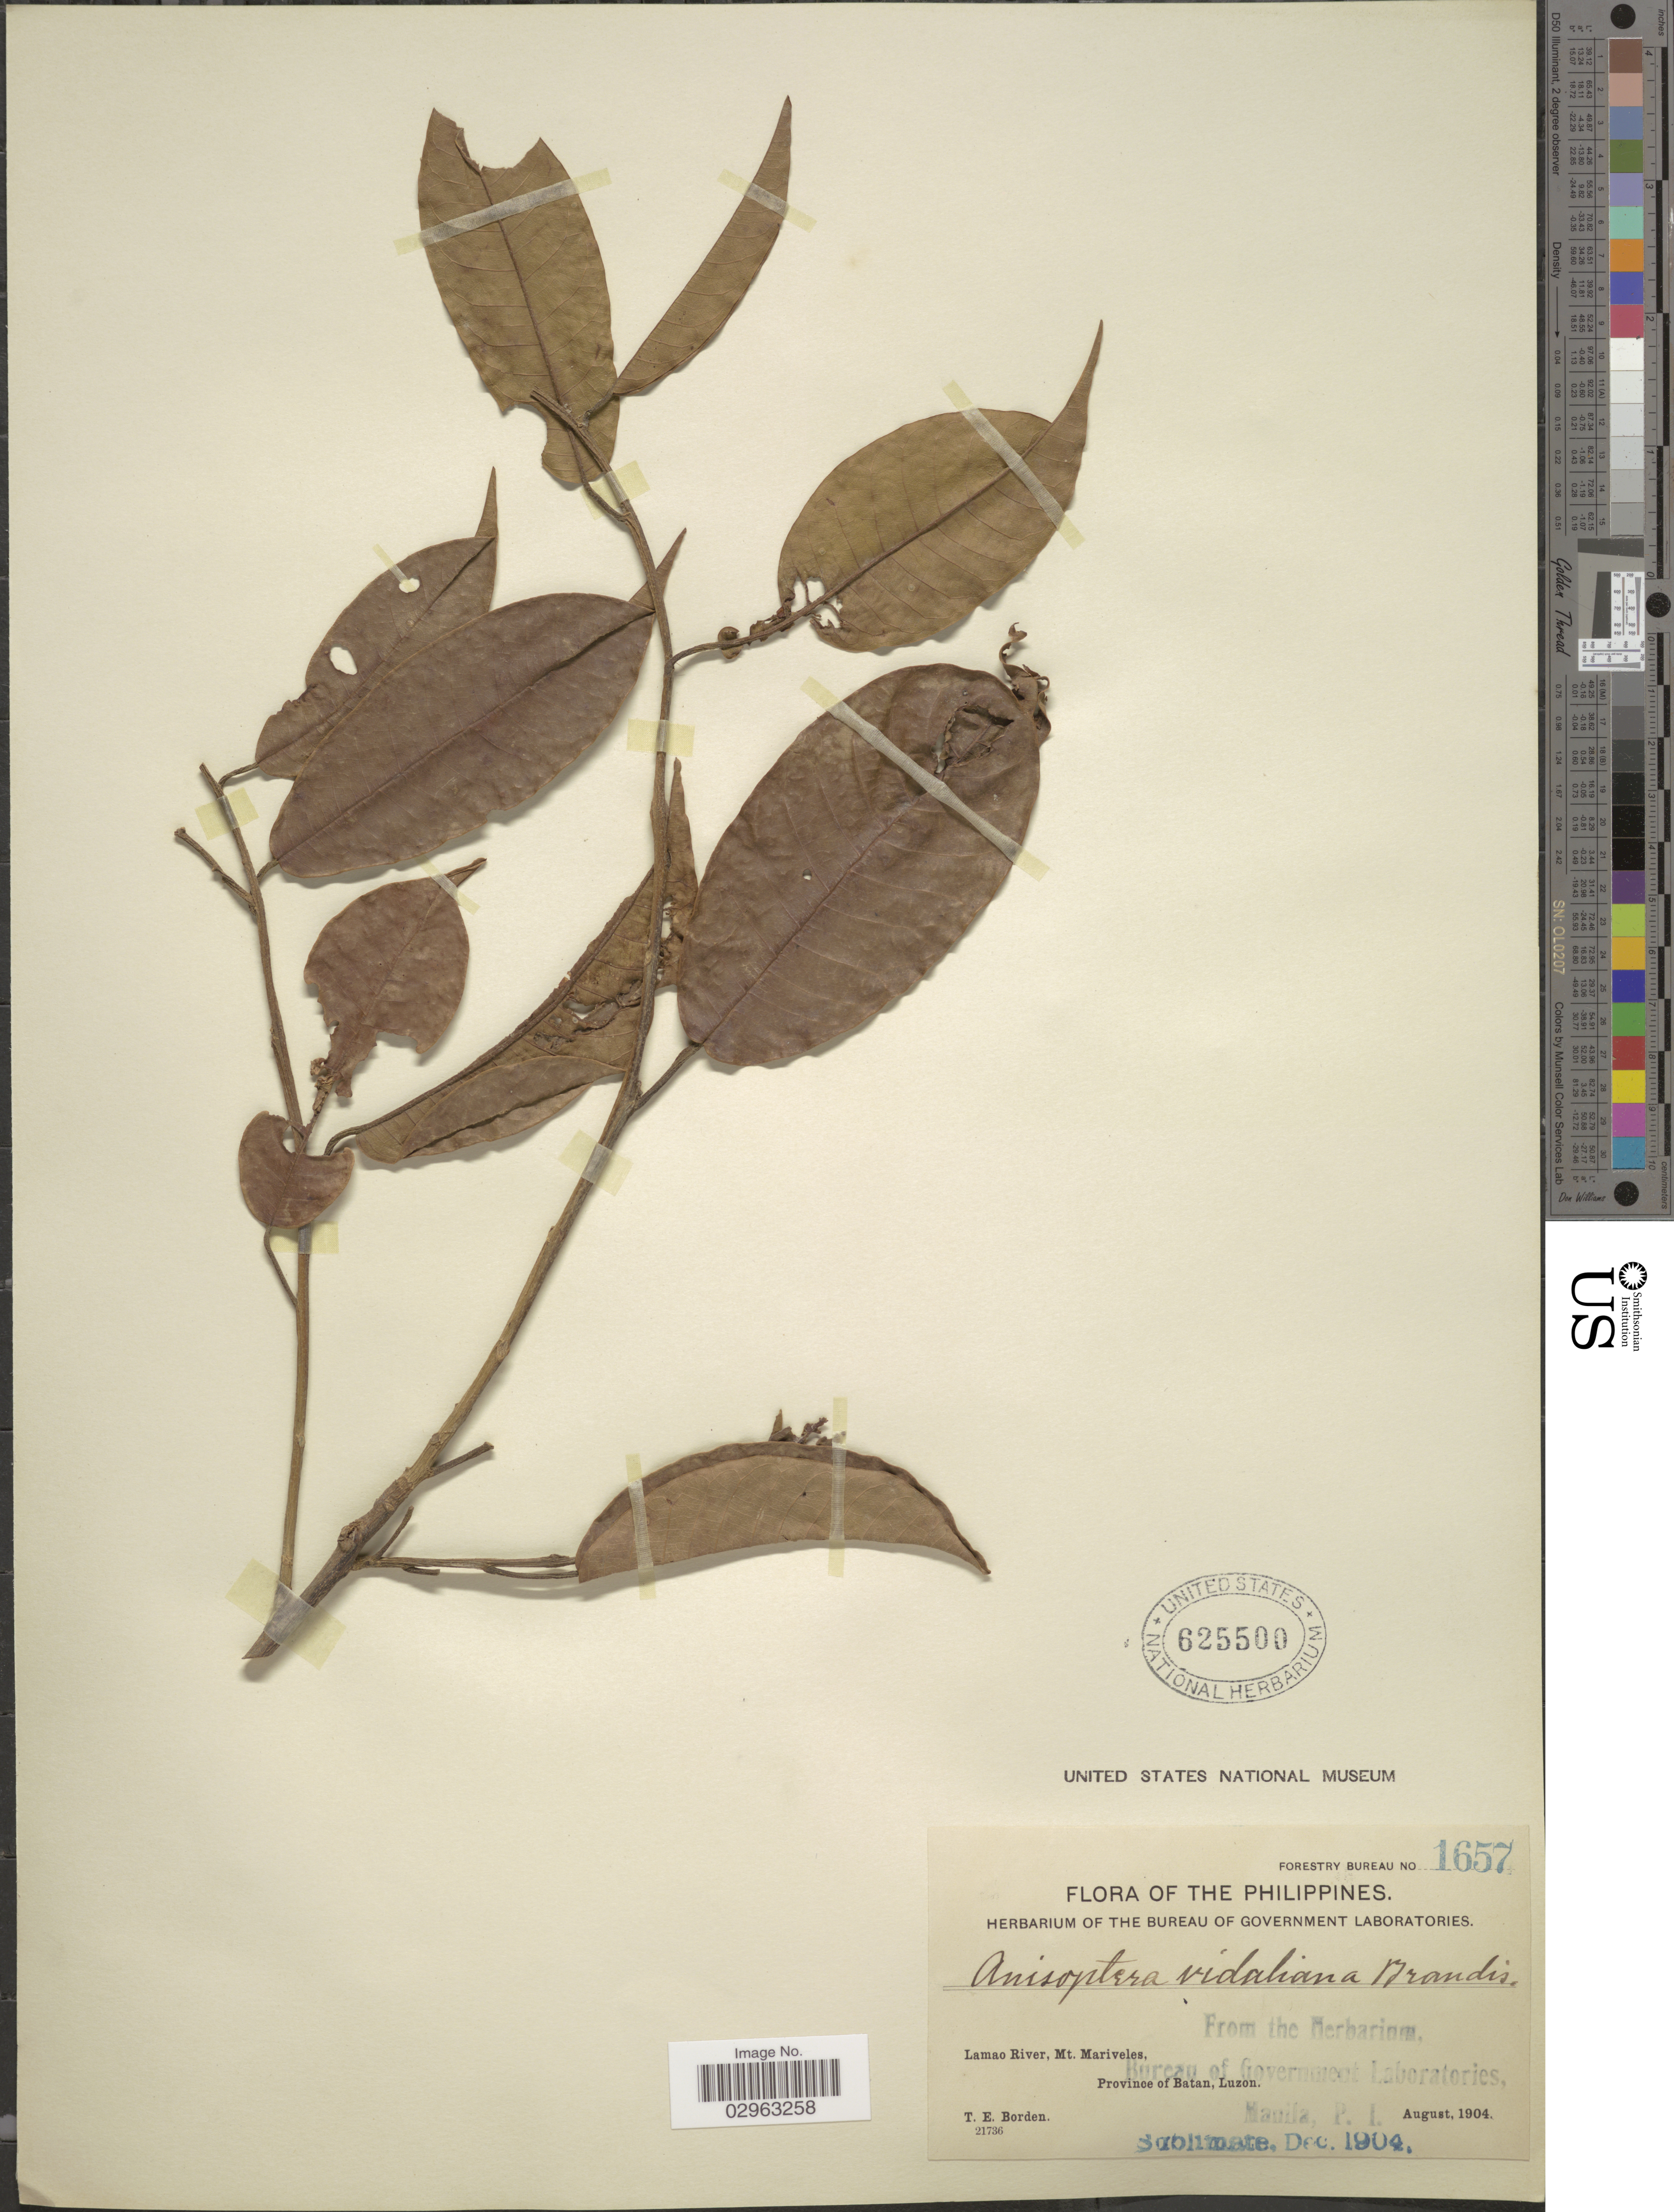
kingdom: Plantae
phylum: Tracheophyta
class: Magnoliopsida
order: Malvales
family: Dipterocarpaceae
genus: Anisoptera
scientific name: Anisoptera sp.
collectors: T. E. Borden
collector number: Forestry Bureau 1657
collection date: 1904-08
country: Philippines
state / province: Cagayan Valley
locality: Lamao River, Mt. Mariveles, Province of Batan, Luzon.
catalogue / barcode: US 625500